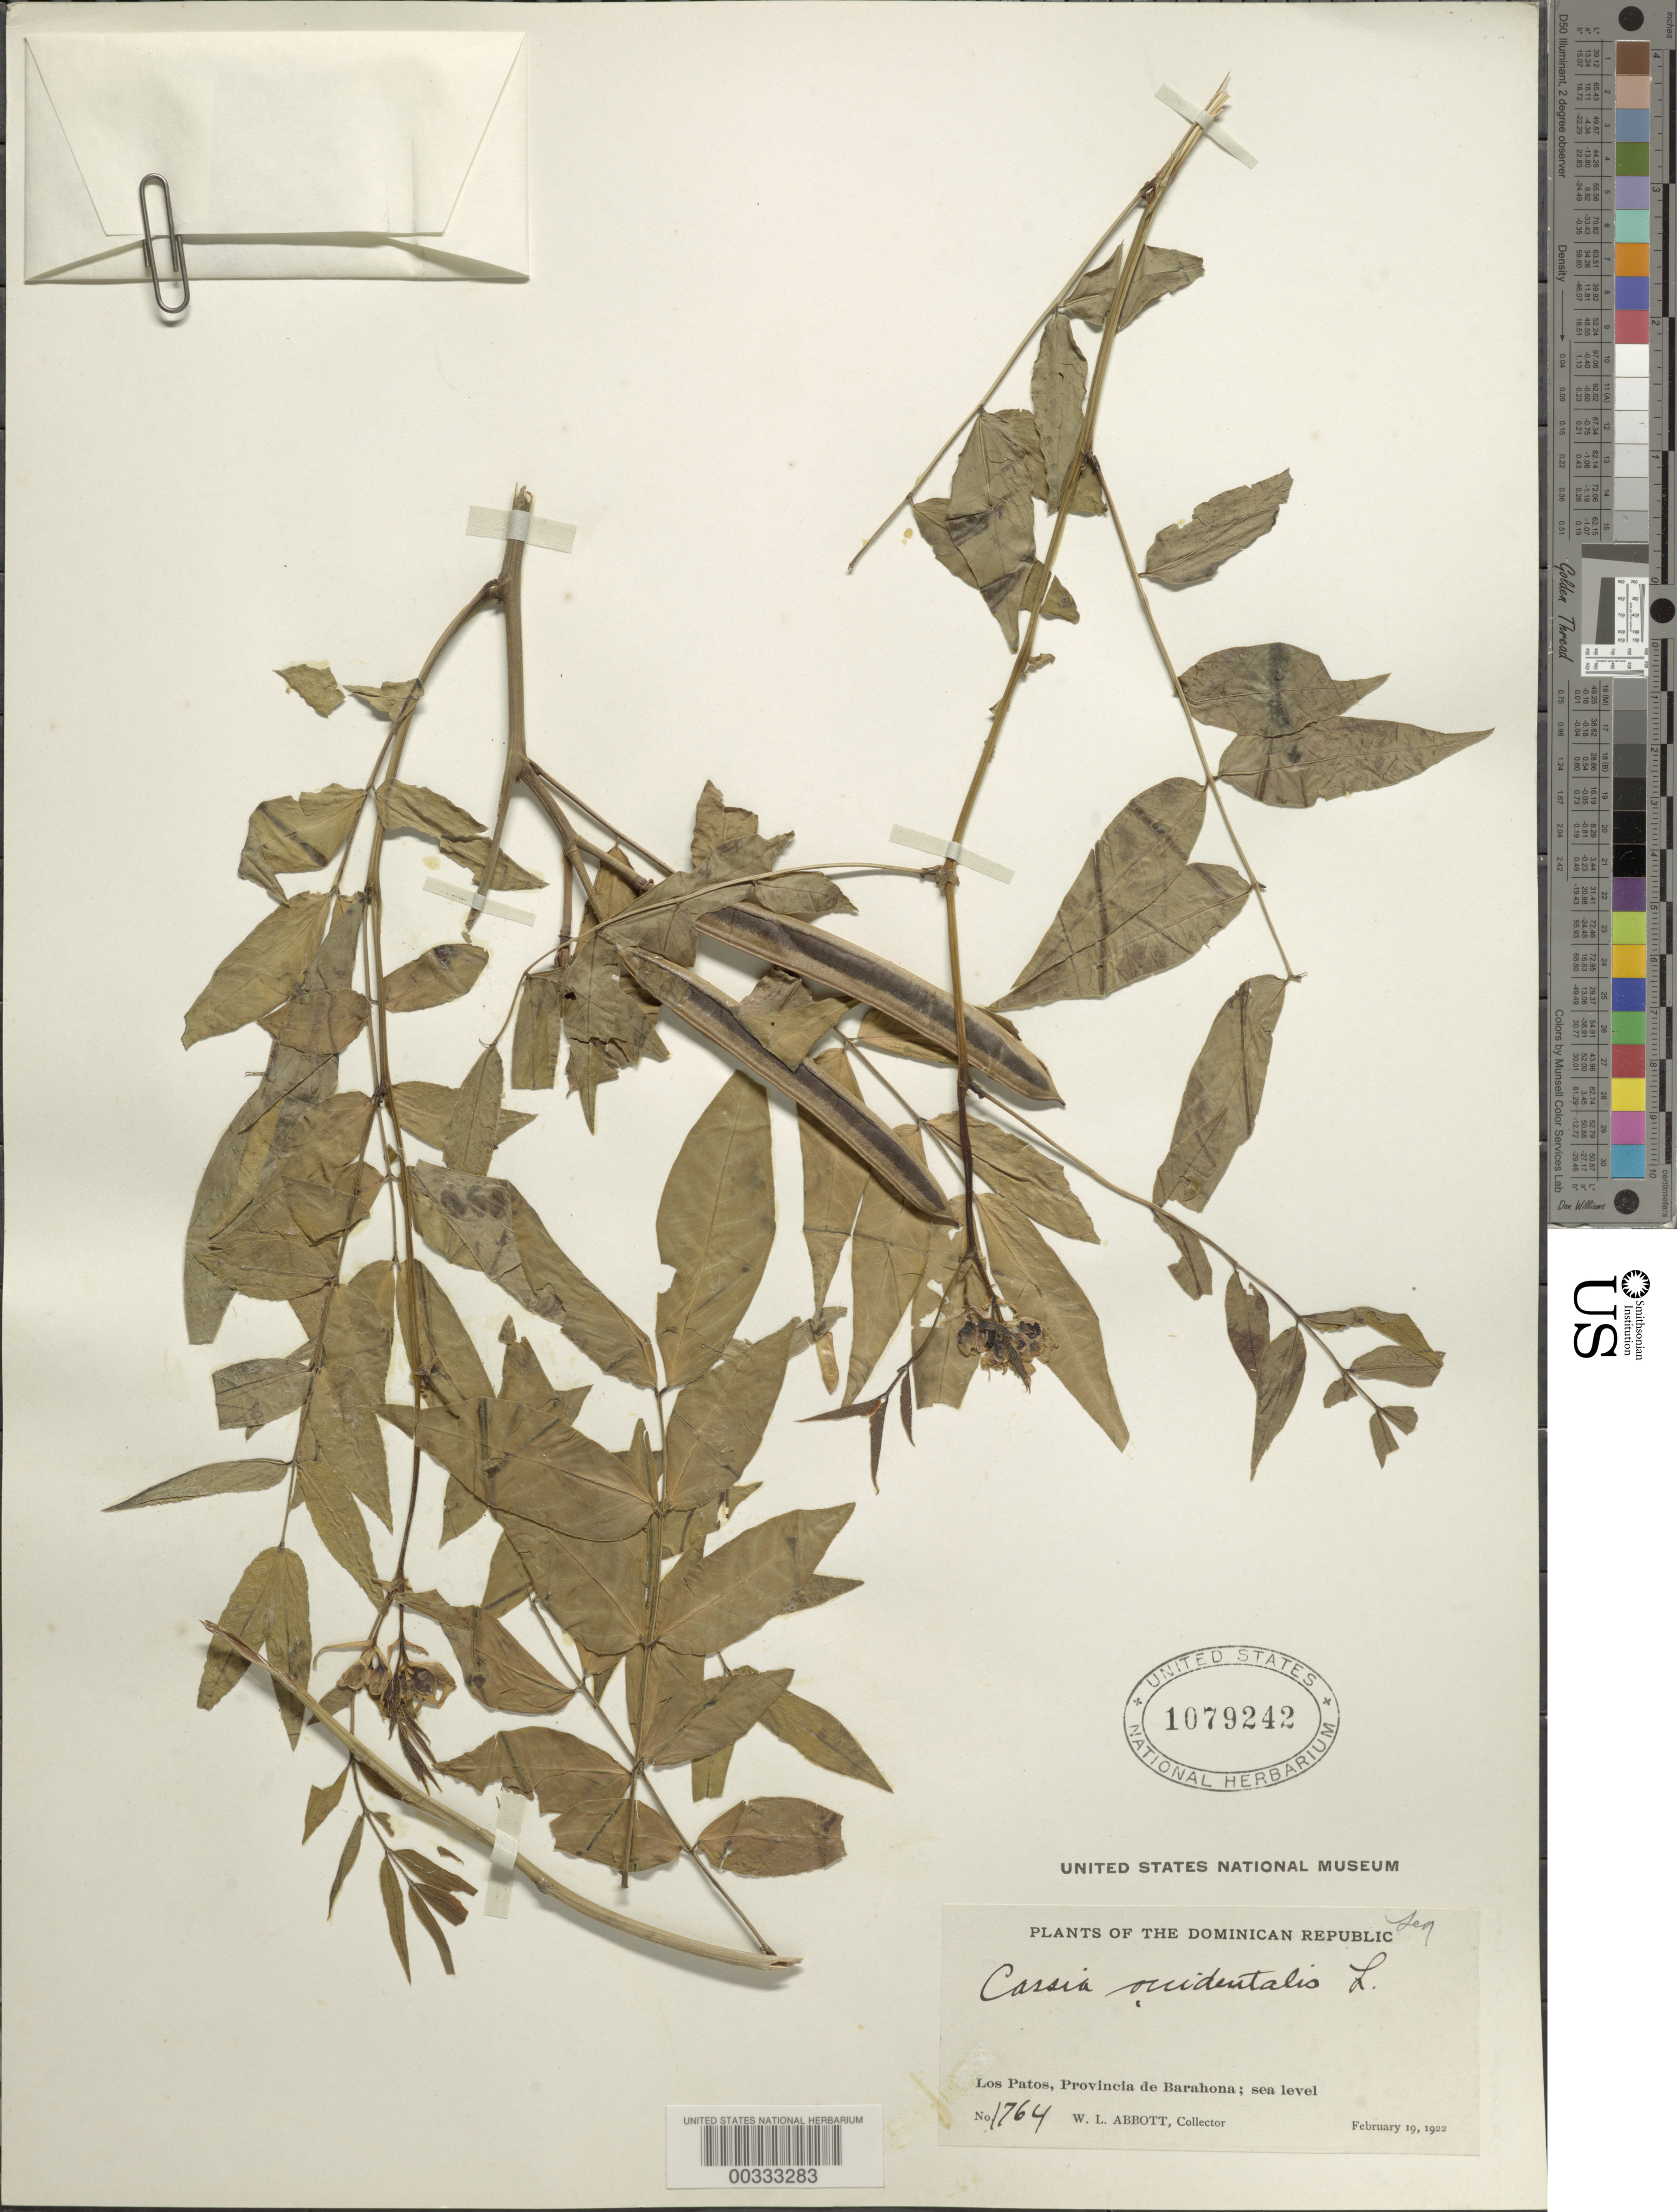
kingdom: Plantae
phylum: Tracheophyta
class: Magnoliopsida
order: Fabales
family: Fabaceae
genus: Senna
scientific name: Senna sophera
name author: (L.) Roxb.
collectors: W. L. Abbott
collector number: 1764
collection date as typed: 19 Feb 1922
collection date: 1922-02-19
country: Dominican Republic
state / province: Barahona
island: Hispaniola Island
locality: Los patos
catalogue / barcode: US 1079242